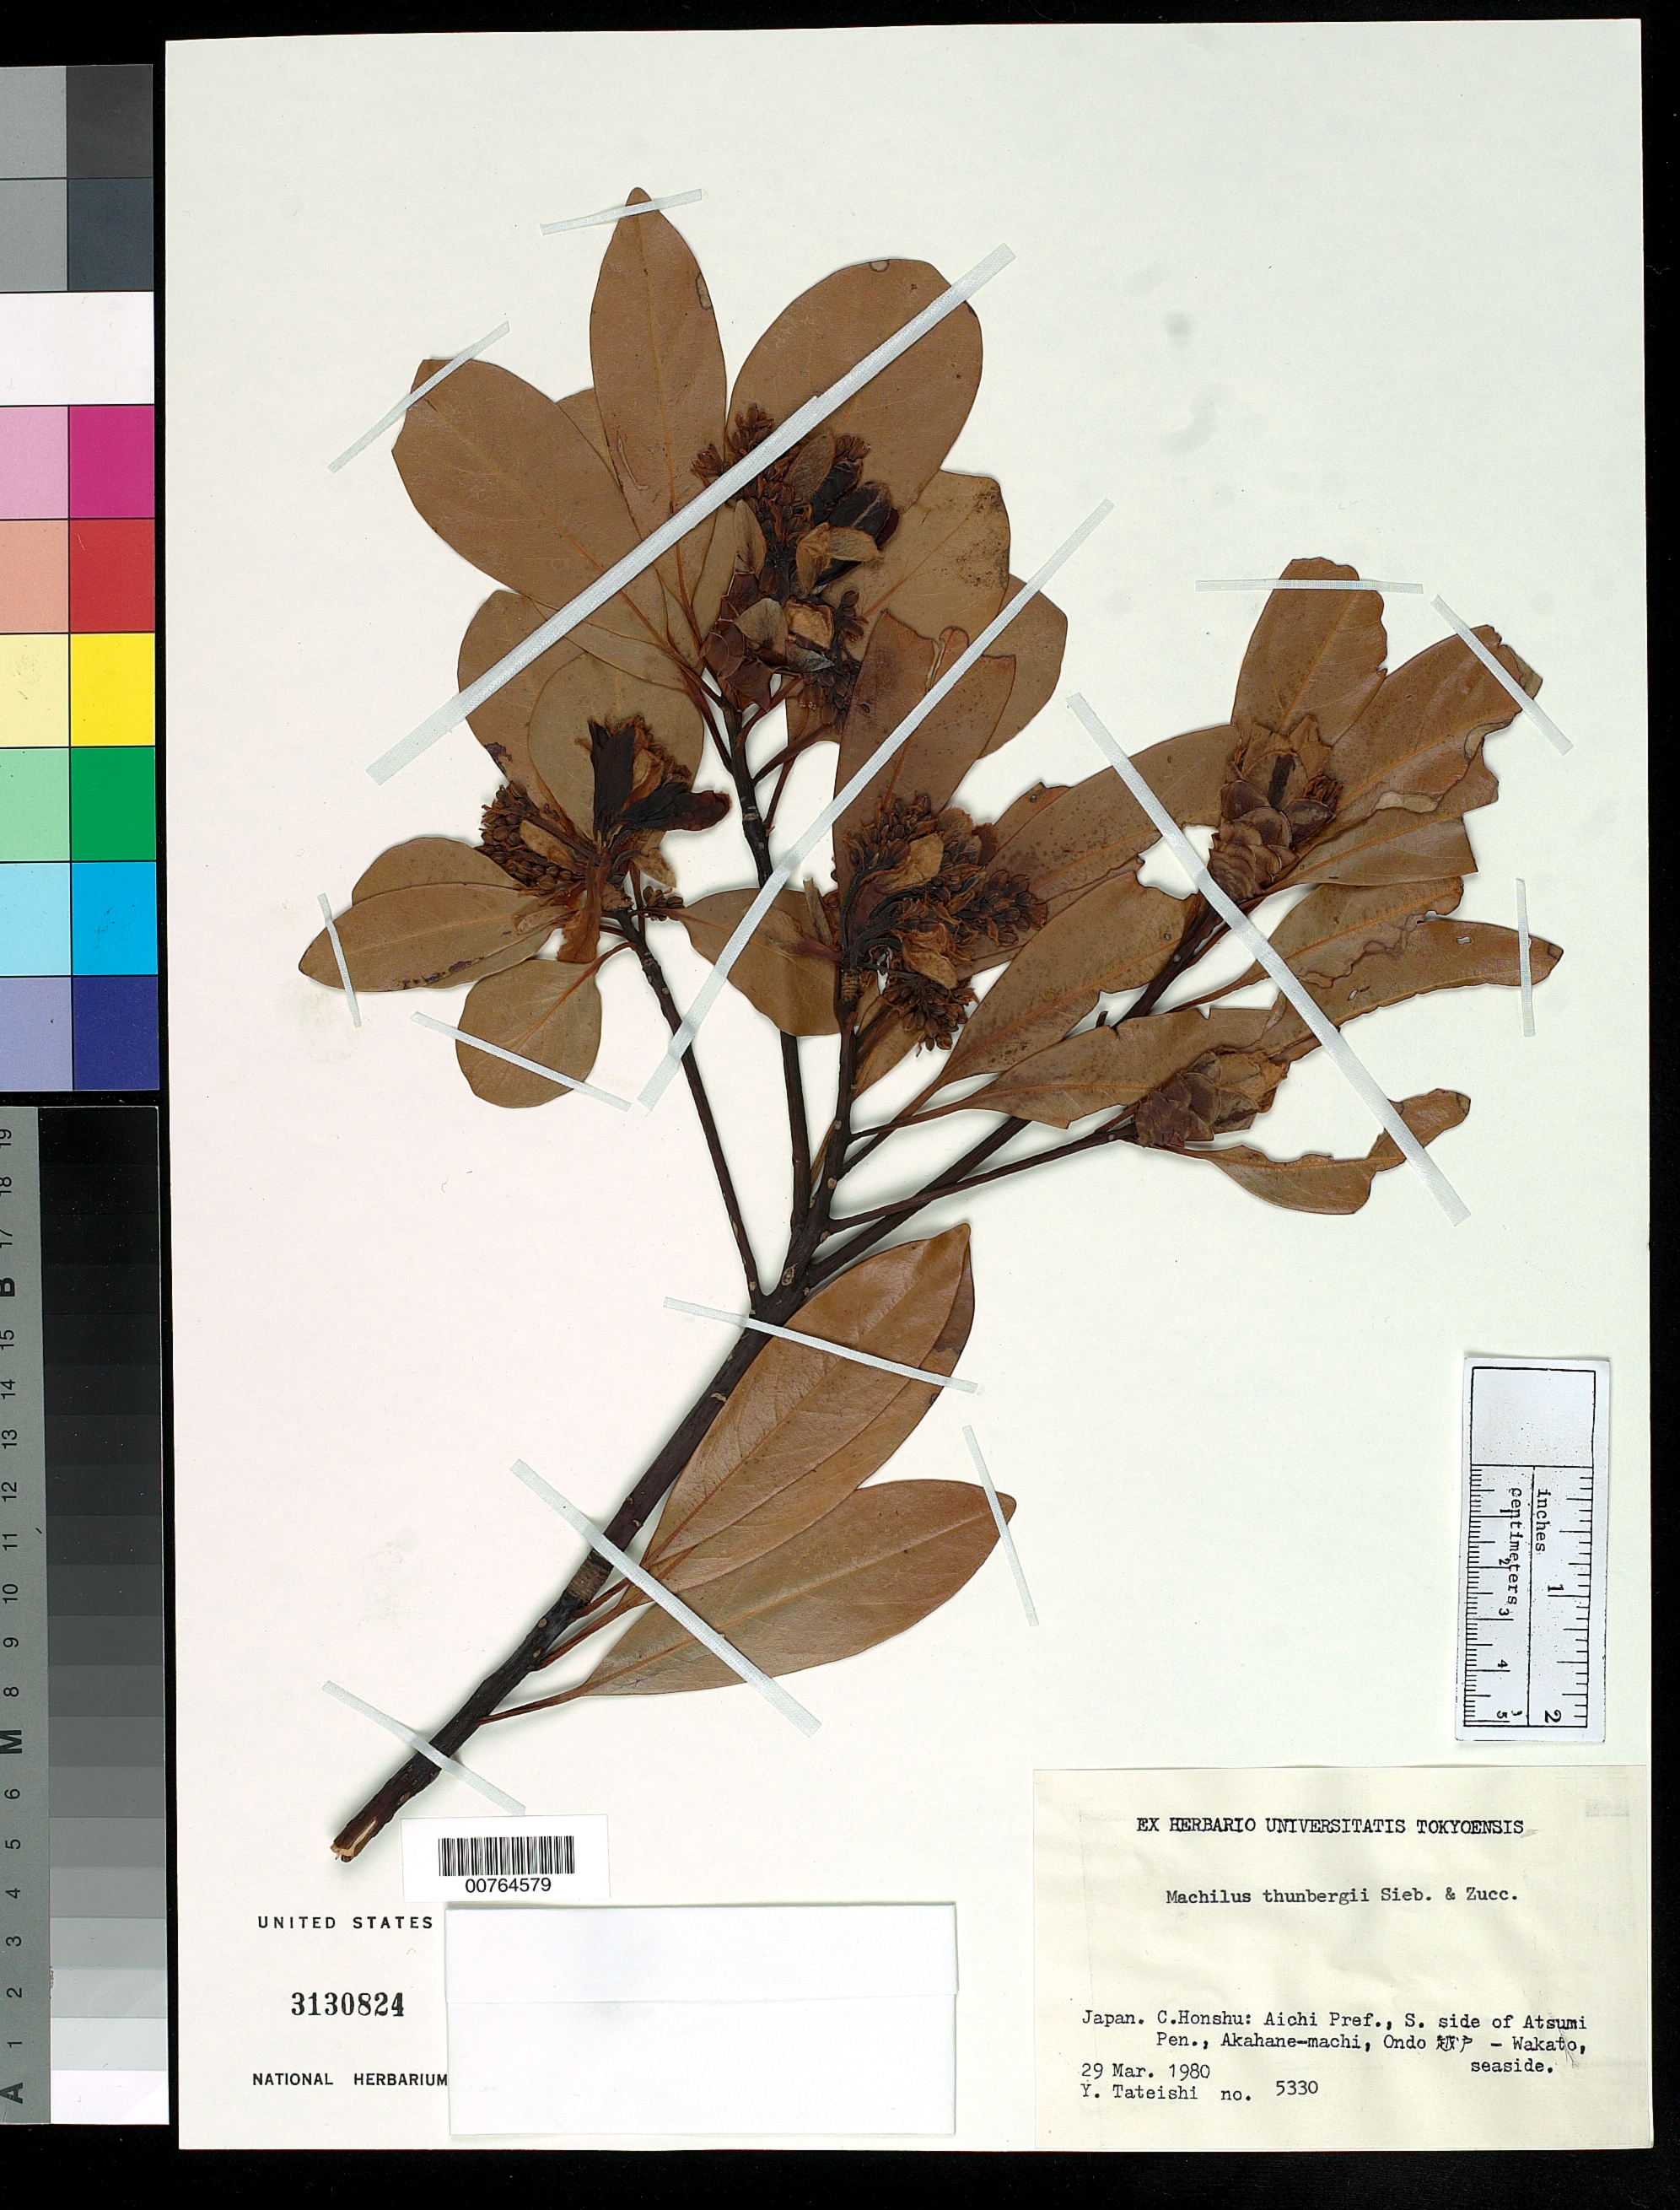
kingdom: Plantae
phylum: Tracheophyta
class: Magnoliopsida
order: Laurales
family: Lauraceae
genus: Machilus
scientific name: Machilus thunbergii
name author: Siebold & Zucc.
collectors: Y. Tateishi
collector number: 5330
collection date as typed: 29 Mar 1980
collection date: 1980-03-29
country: Japan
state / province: Aiti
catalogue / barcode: US 3130824